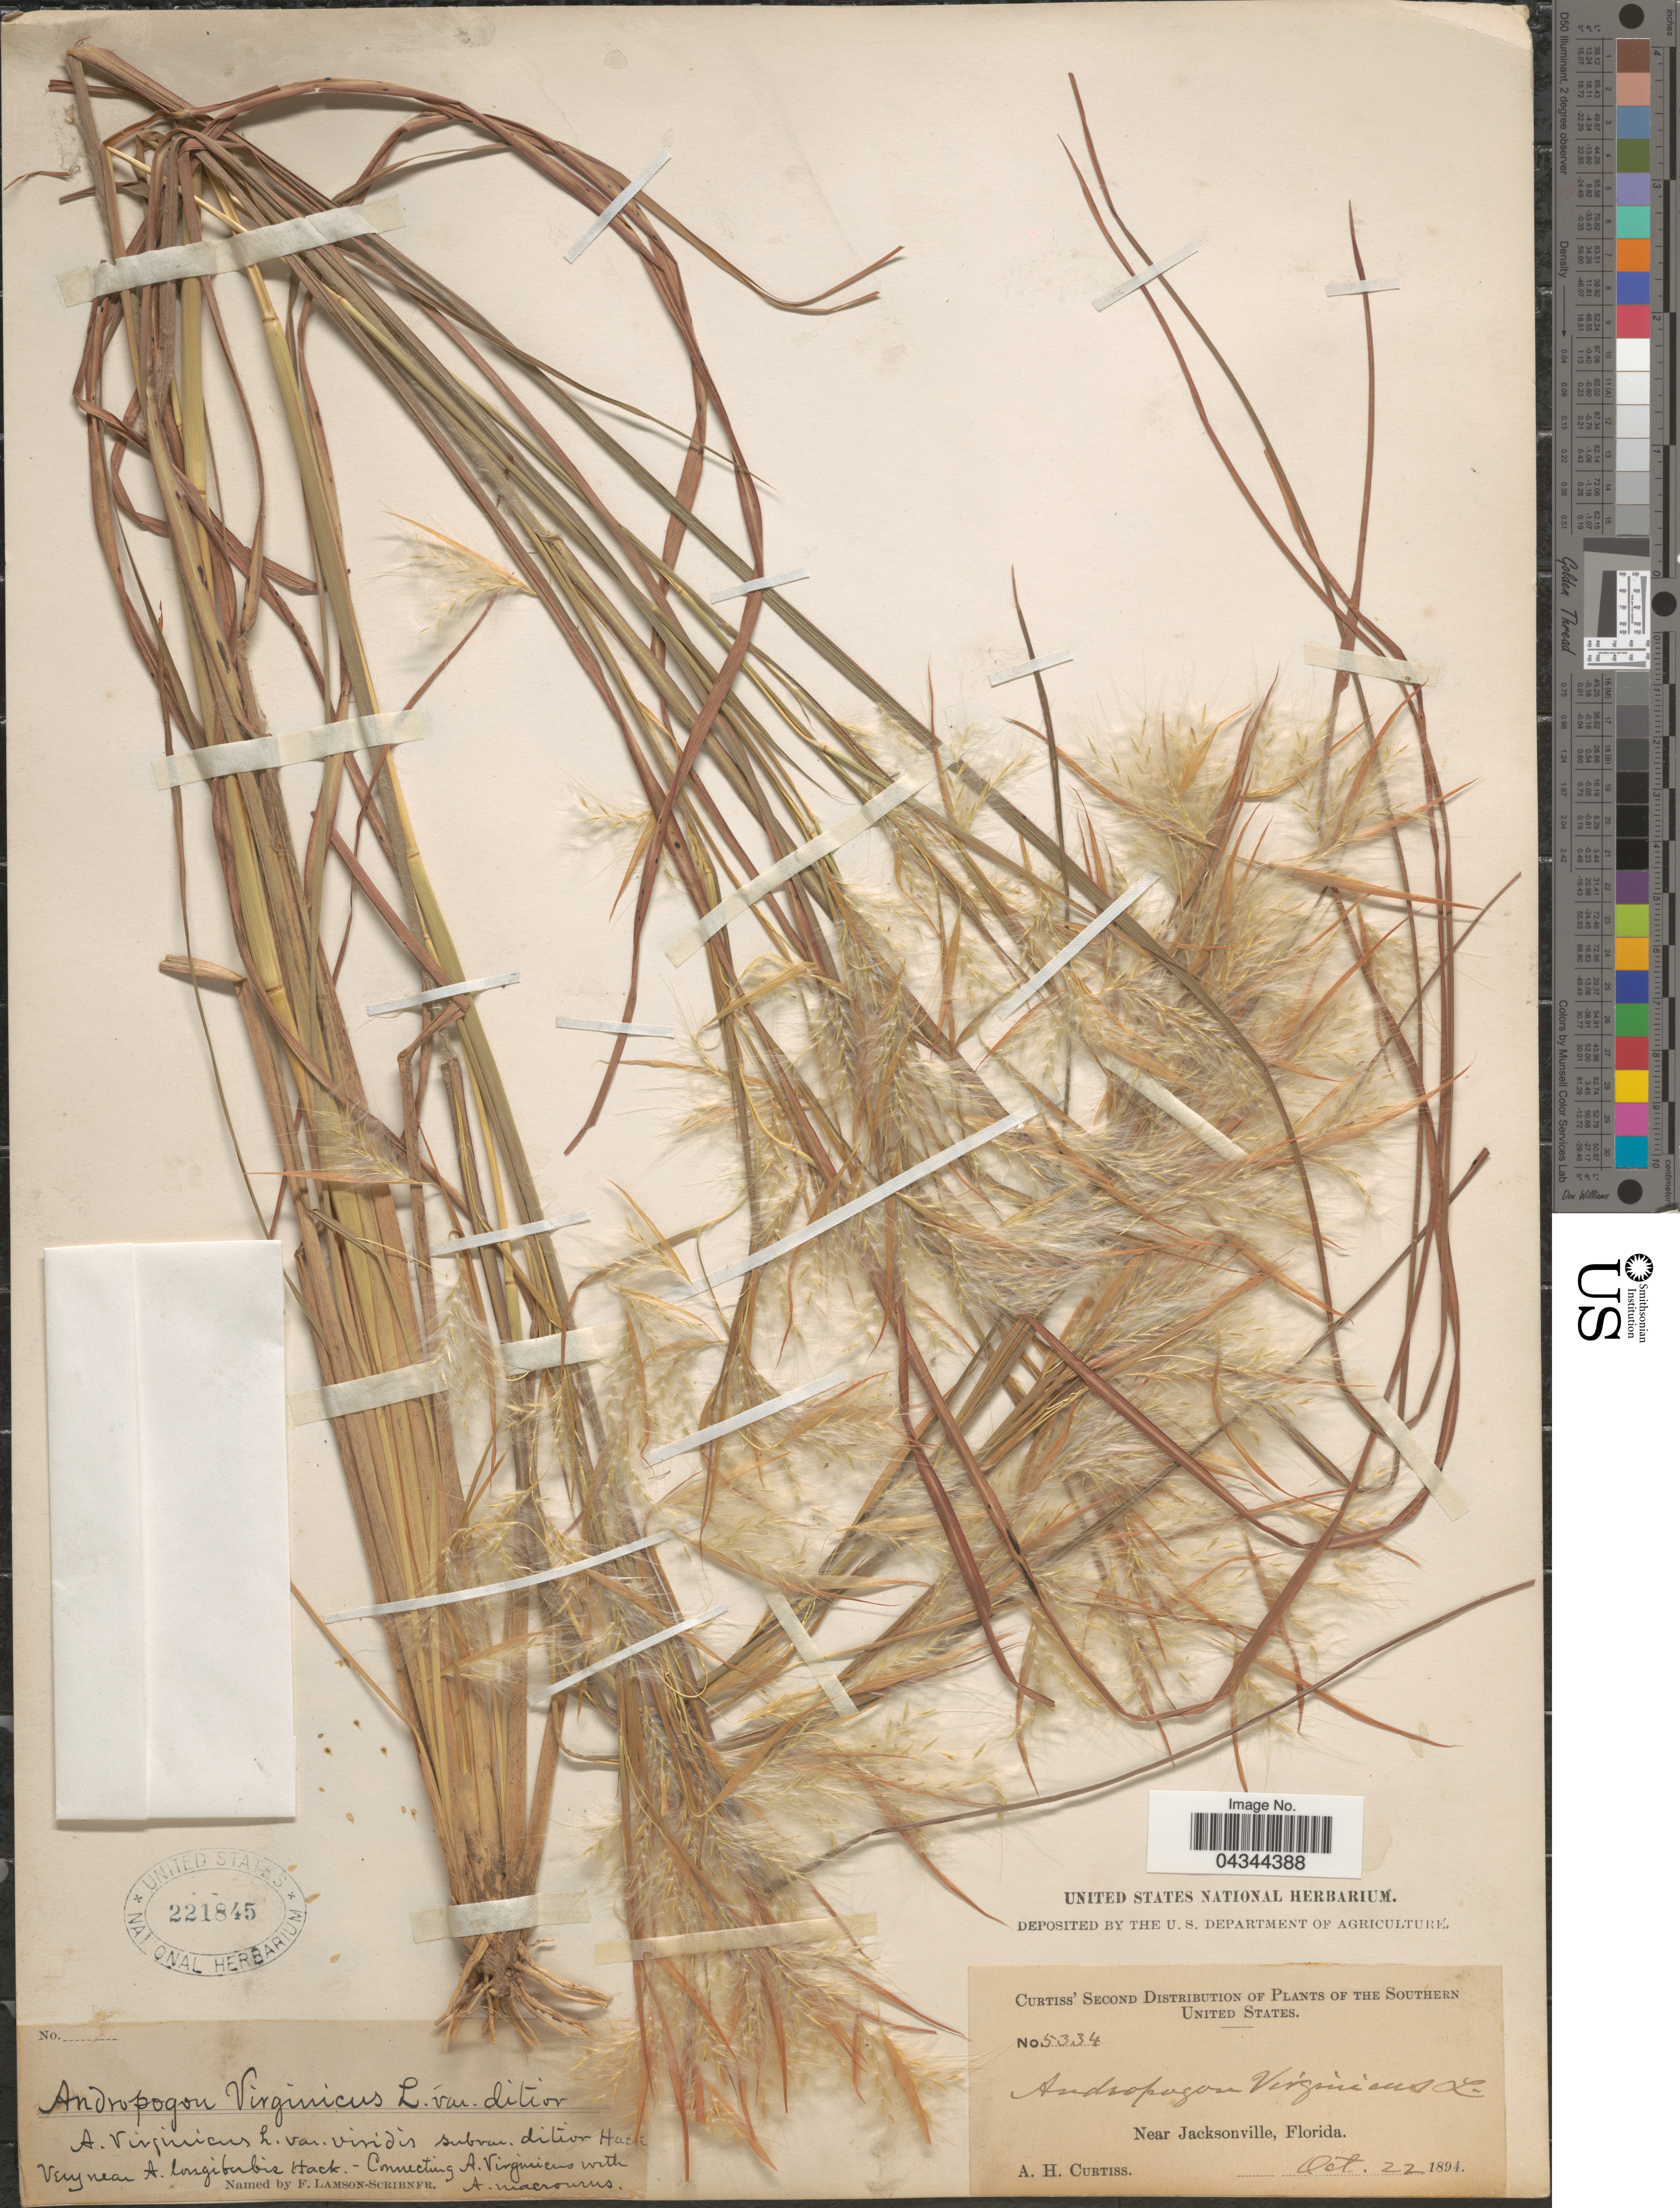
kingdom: Plantae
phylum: Tracheophyta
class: Liliopsida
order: Poales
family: Poaceae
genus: Andropogon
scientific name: Andropogon virginicus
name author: L.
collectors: A. H. Curtiss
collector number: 5334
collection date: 1894-10-22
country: United States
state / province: Florida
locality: The southern United States. Near Jacksonville.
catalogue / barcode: US 221845